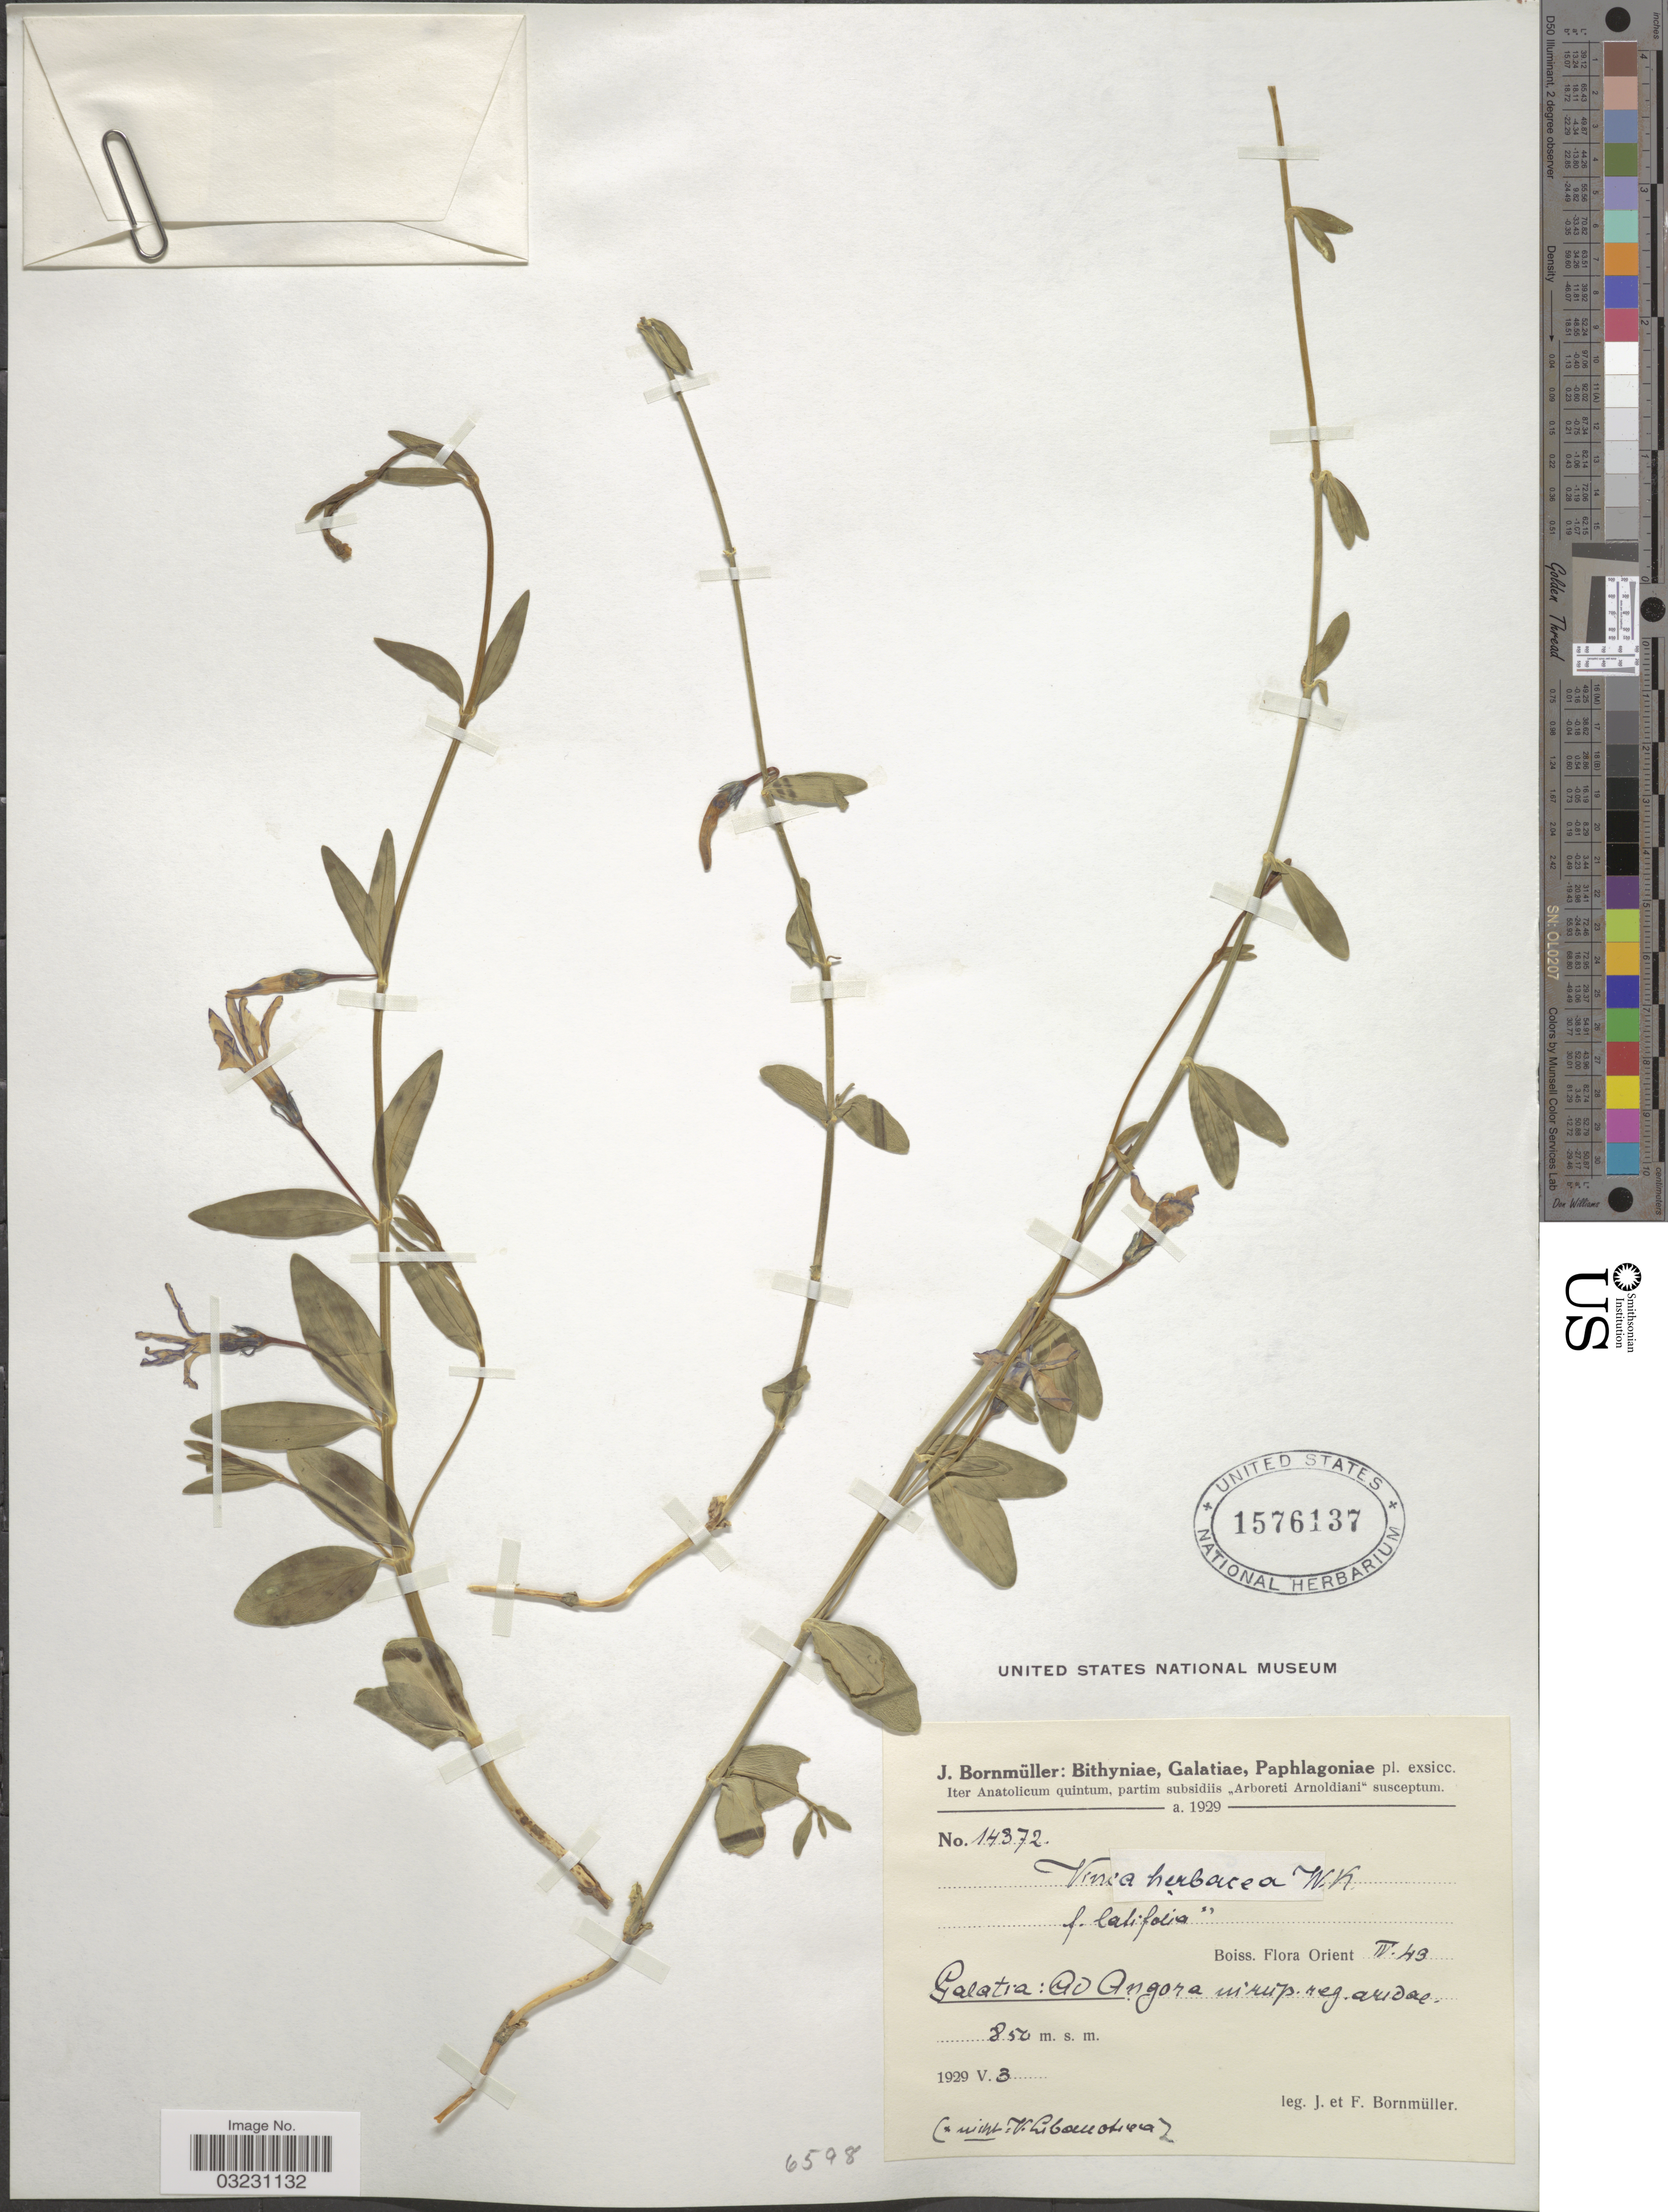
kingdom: Plantae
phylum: Tracheophyta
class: Magnoliopsida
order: Gentianales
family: Apocynaceae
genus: Vinca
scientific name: Vinca herbacea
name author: Waldst. & Kit.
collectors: J. Bornmüller, F. Bornmüller & V. Libanotiva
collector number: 14372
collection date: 1929-05-03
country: Turkey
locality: Galatia: Ad Angora in rup. reg. aridae.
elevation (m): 850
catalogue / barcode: US 1576137